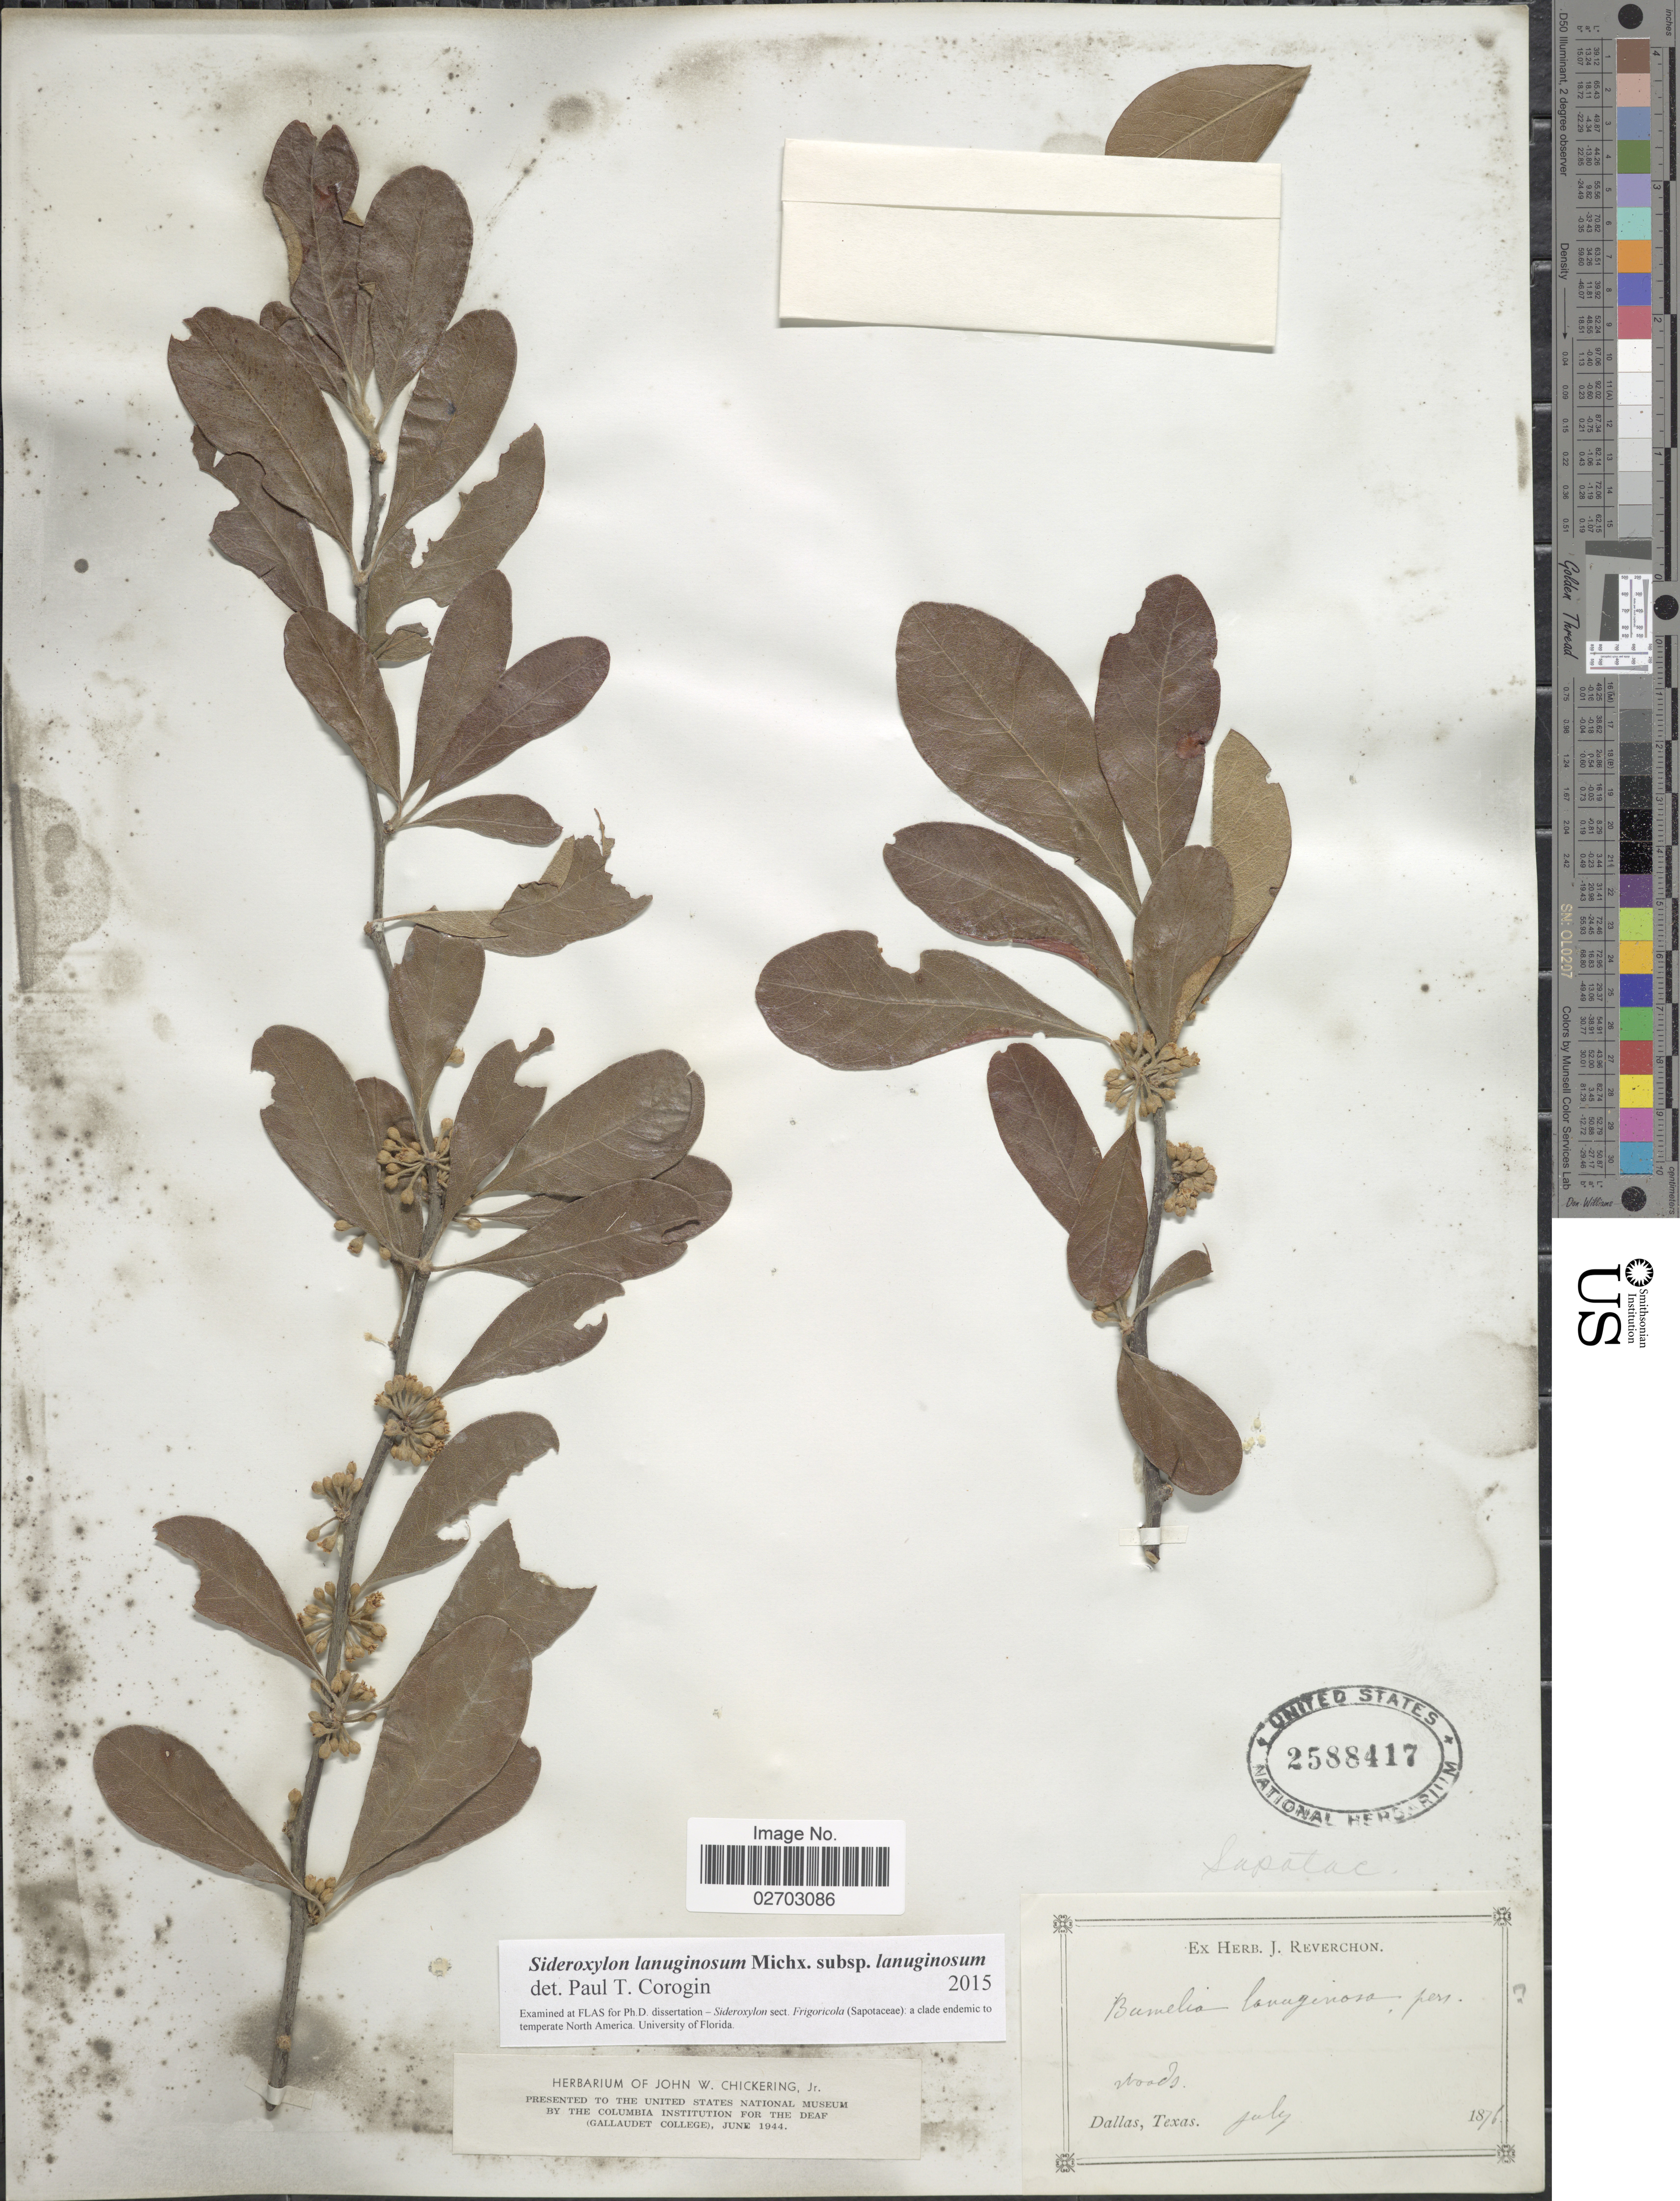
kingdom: Plantae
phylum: Tracheophyta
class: Magnoliopsida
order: Ericales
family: Sapotaceae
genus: Sideroxylon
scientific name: Sideroxylon lanuginosum subsp. lanuginosum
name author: Michx.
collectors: ex herb. J. Reverchon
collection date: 1876-07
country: United States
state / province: Texas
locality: Dallas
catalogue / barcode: US 2588417